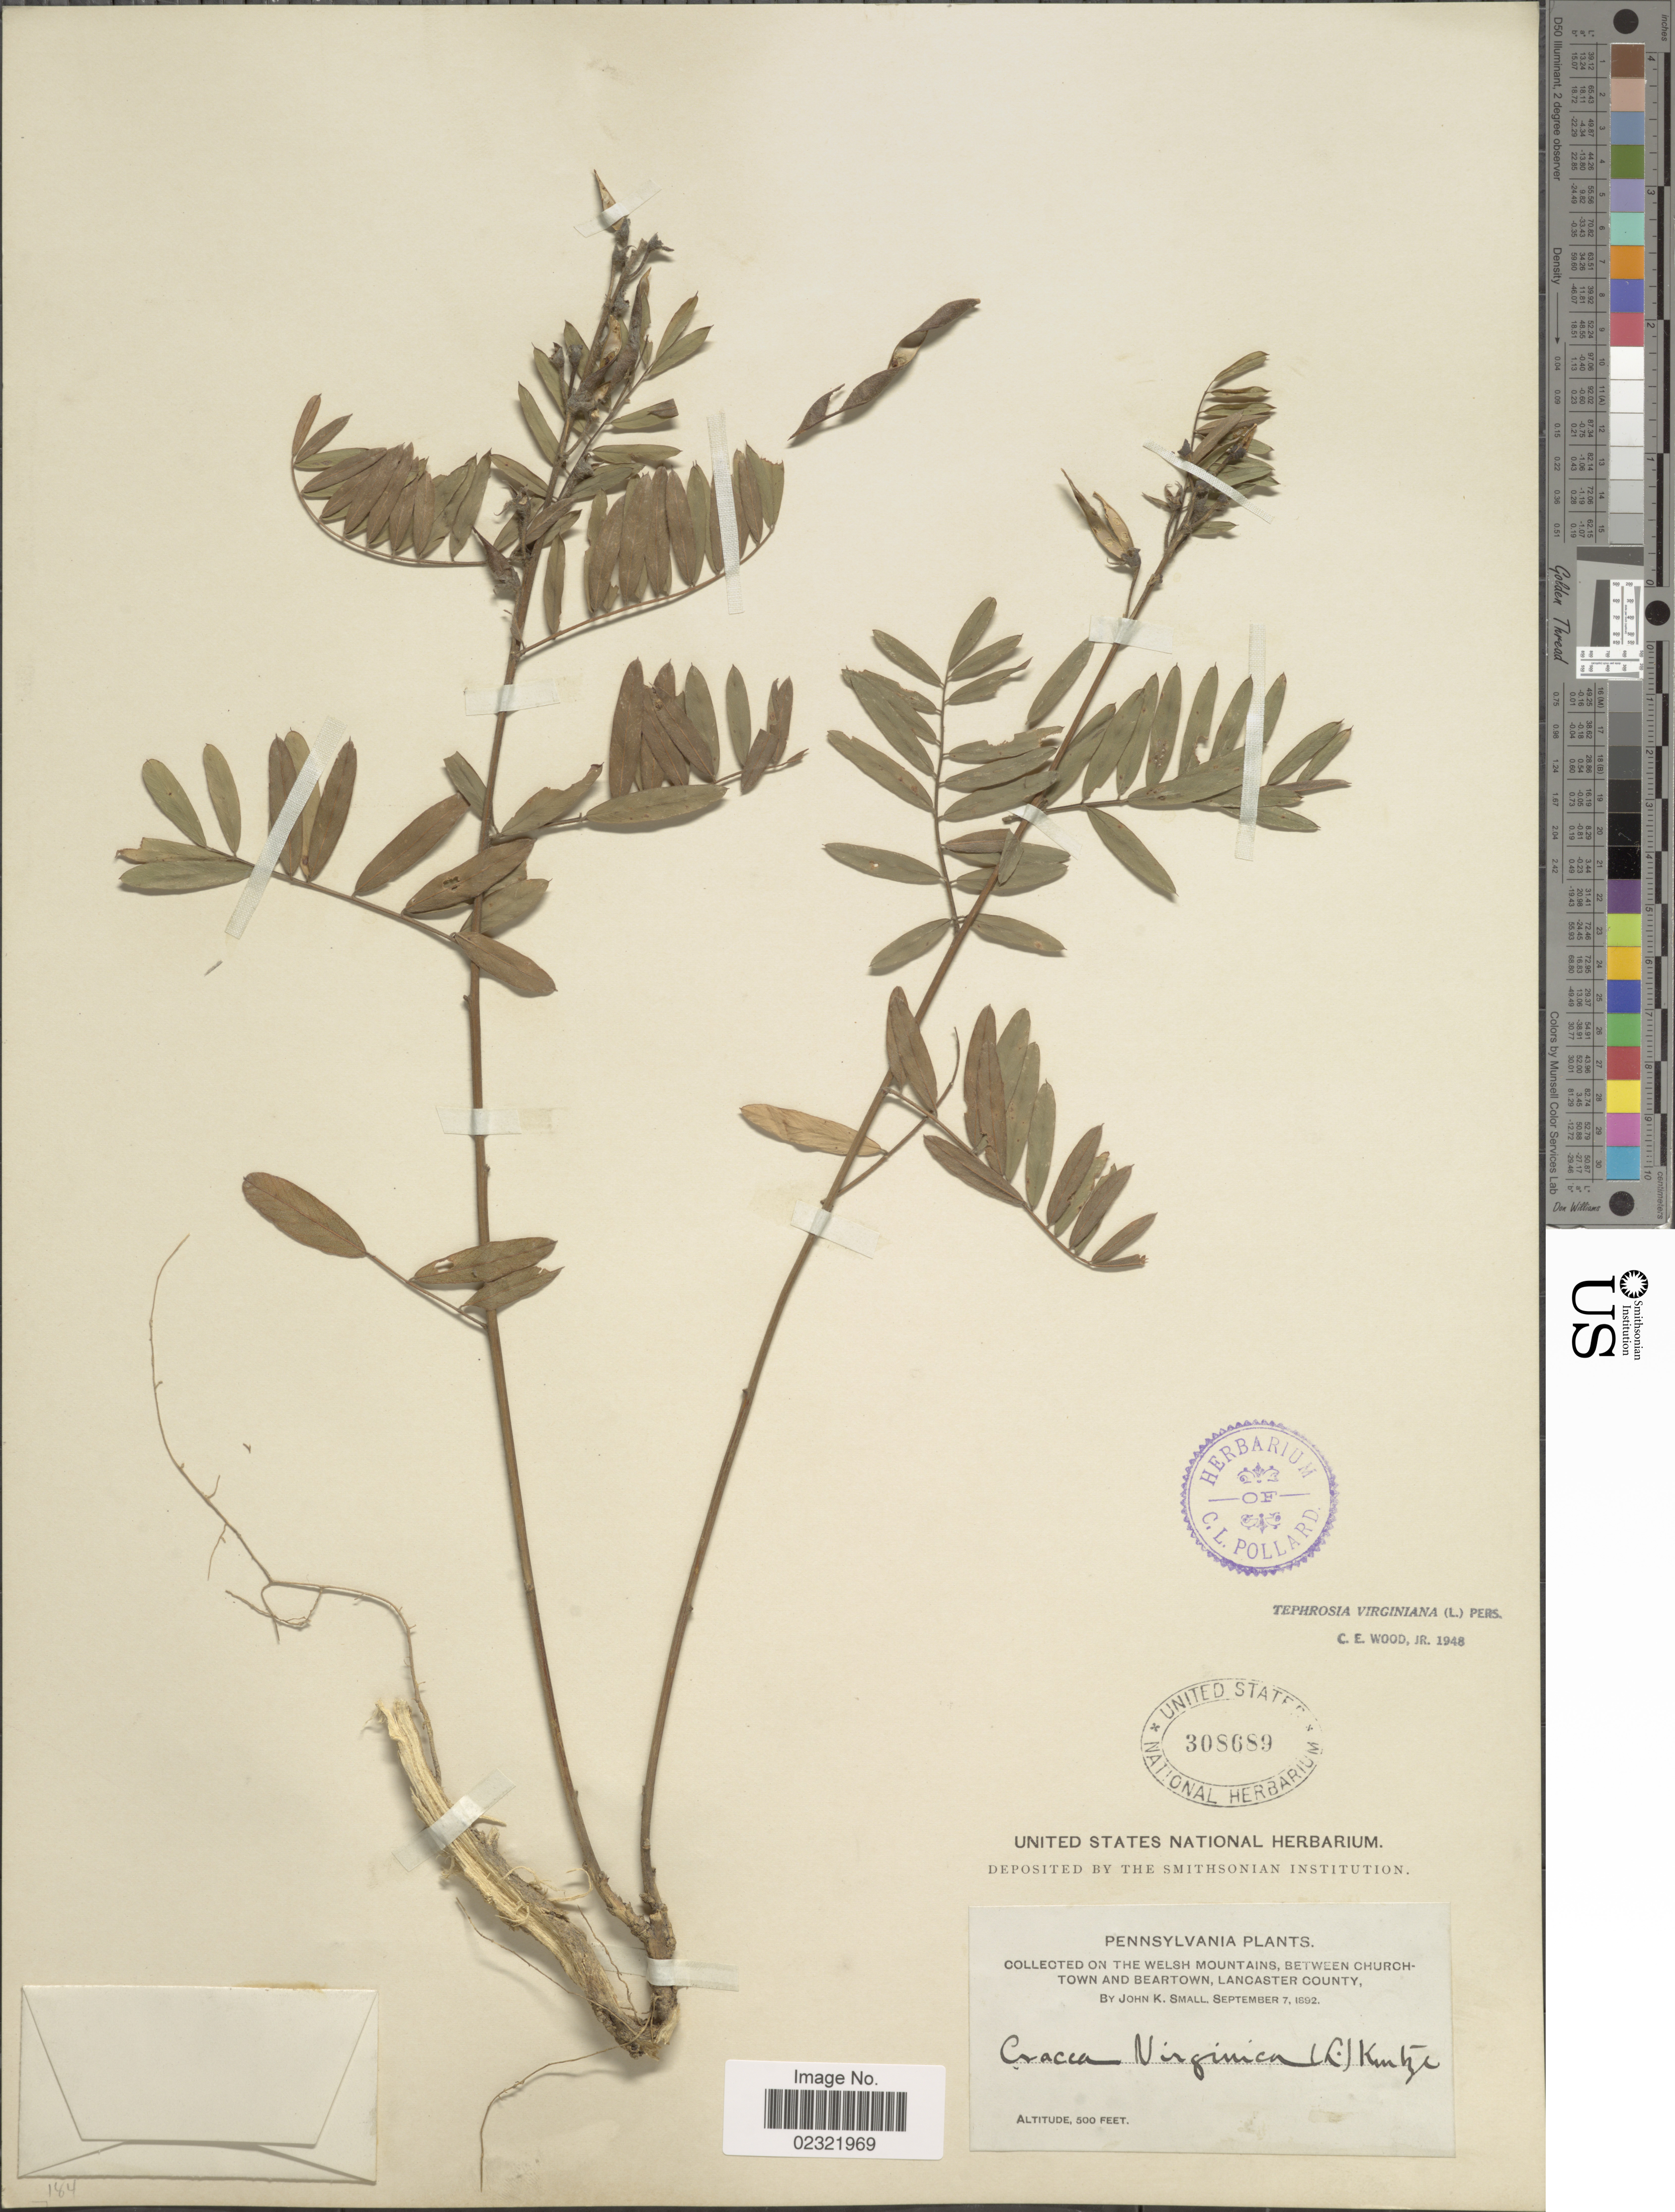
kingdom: Plantae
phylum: Tracheophyta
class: Magnoliopsida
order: Fabales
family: Fabaceae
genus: Tephrosia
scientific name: Tephrosia virginiana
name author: (L.) Pers.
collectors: J. K. Small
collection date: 1892-09-07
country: United States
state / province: Pennsylvania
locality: On the Welsh Mountains, between Churchtown and Beartown, lancaster County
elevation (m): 152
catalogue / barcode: US 308689